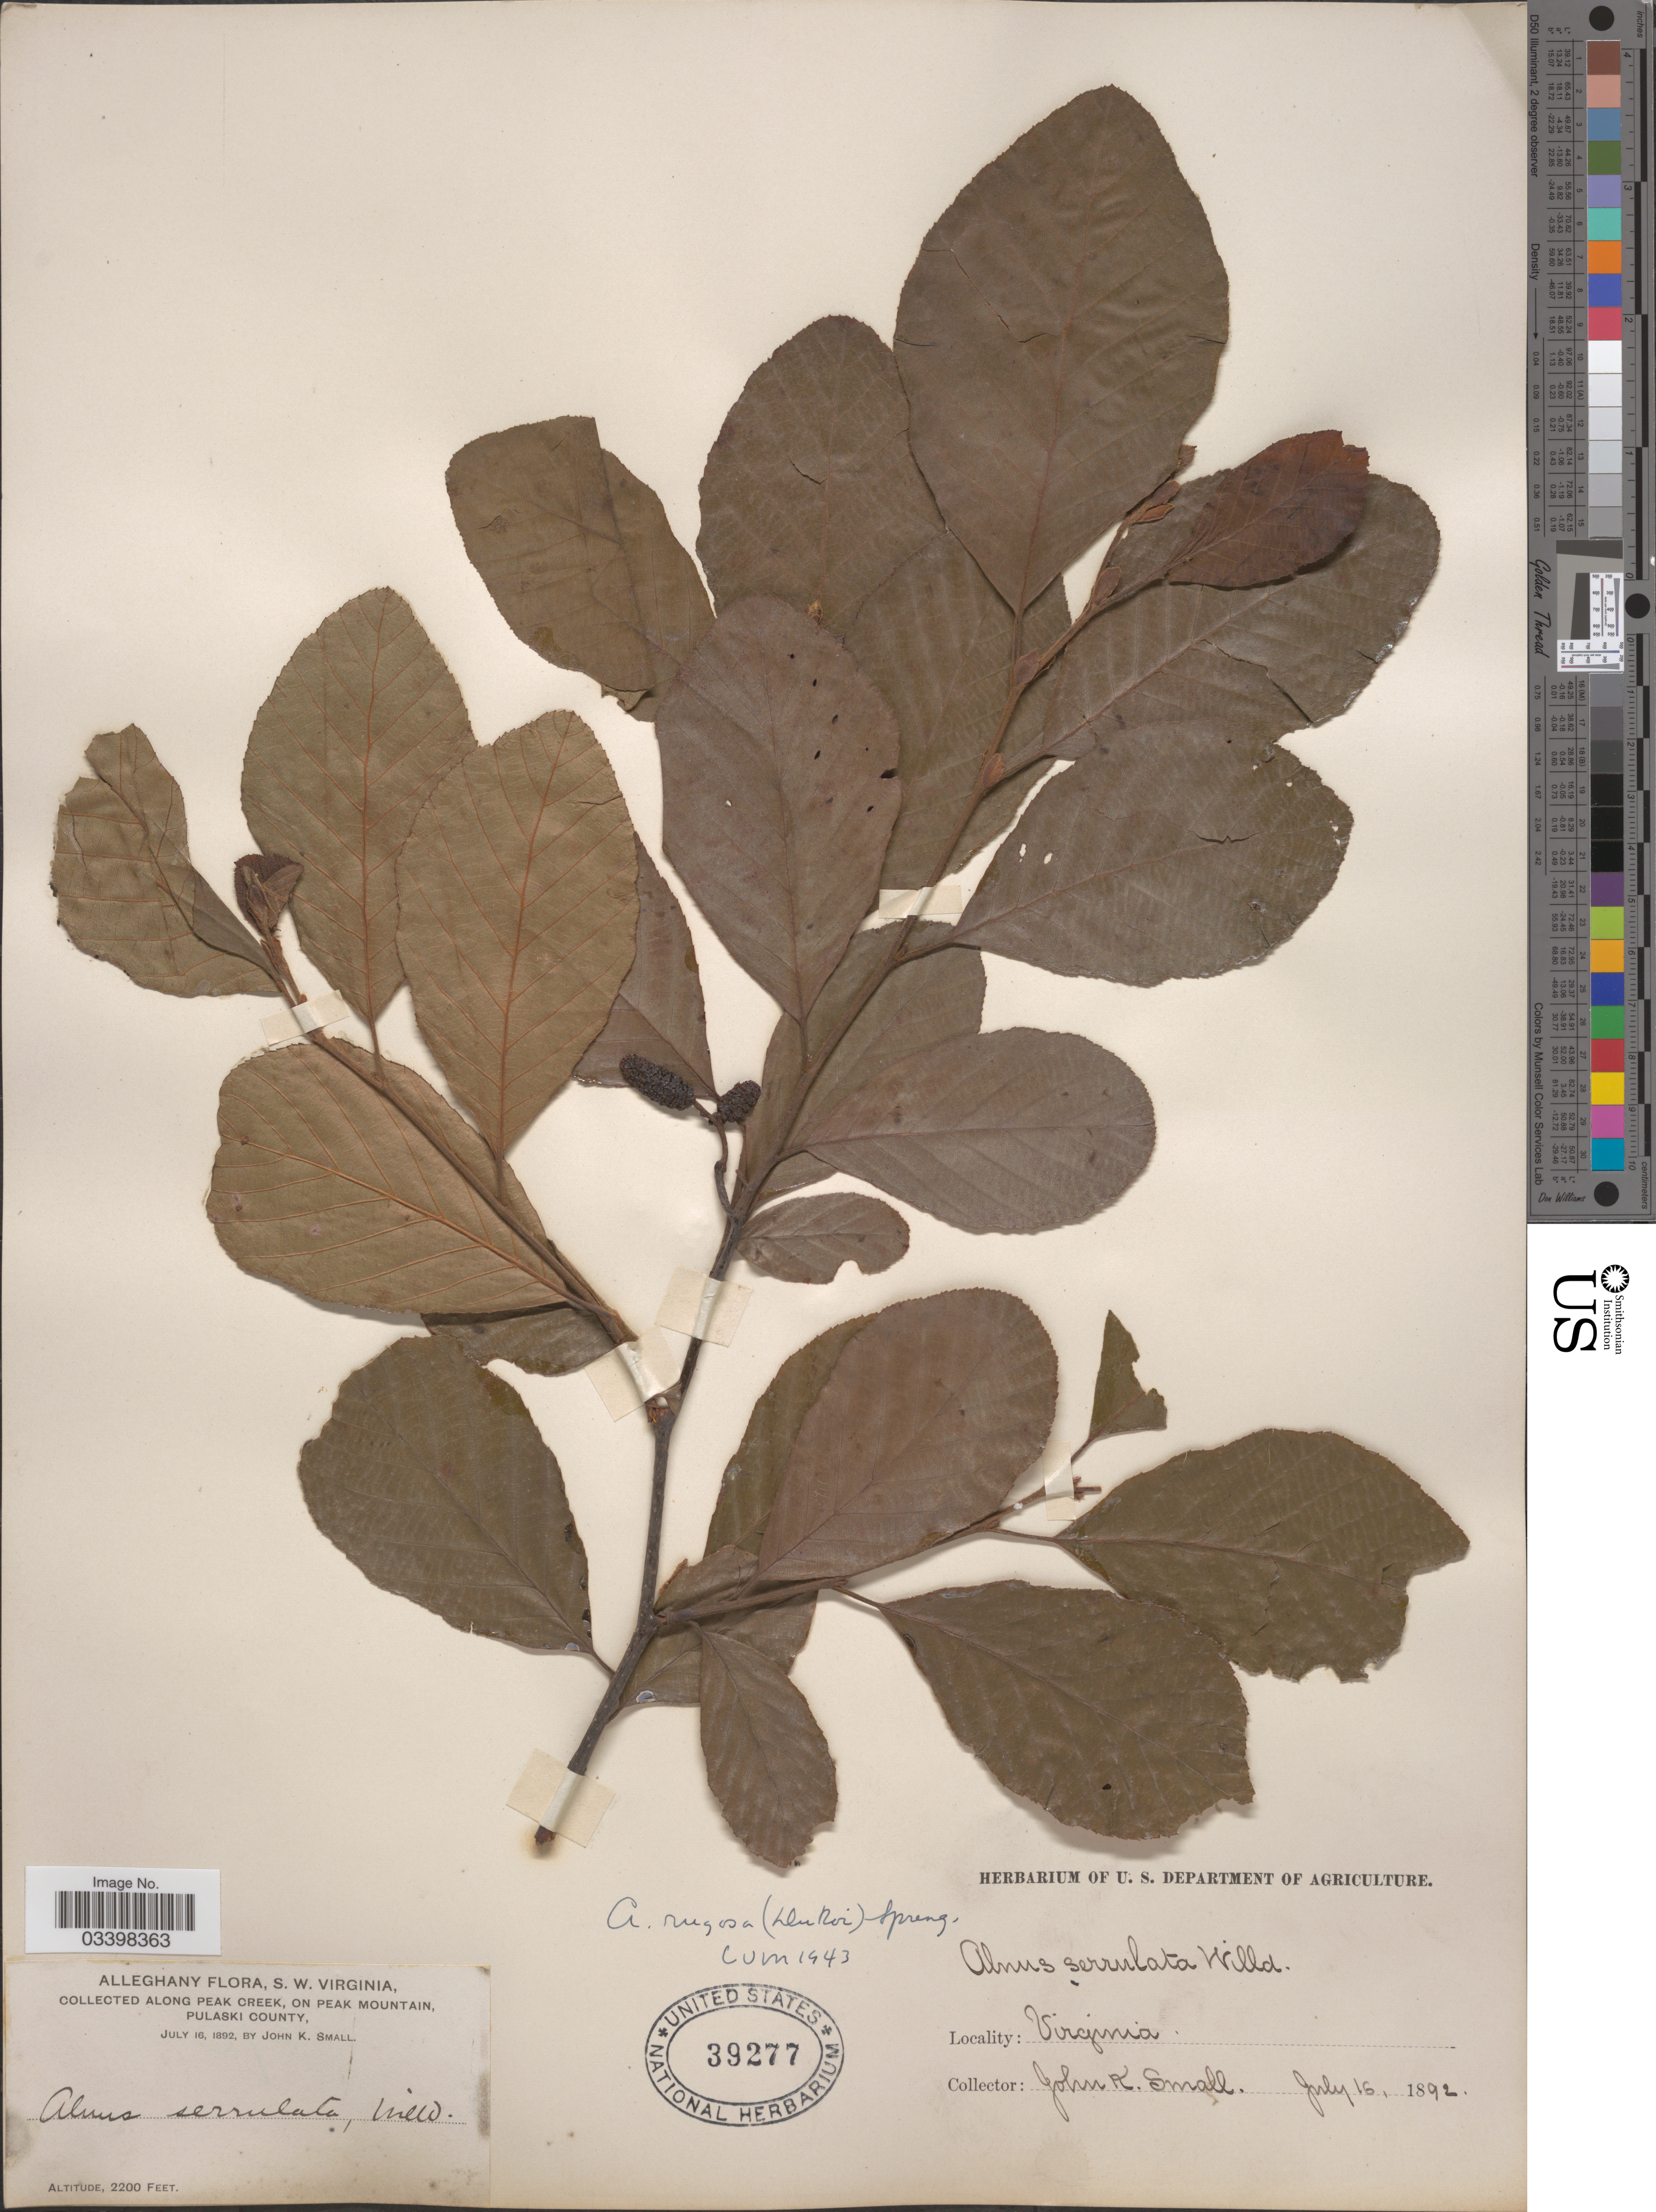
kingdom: Plantae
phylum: Tracheophyta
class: Magnoliopsida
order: Fagales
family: Betulaceae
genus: Alnus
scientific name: Alnus serrulata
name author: (Aiton) Willd.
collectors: J. K. Small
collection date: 1892-07-16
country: United States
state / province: Virginia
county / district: Pulaski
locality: Alleghany, S. W. Virginia. Along Peak Creek, on Peak Mountain.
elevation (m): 671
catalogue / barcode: US 39277